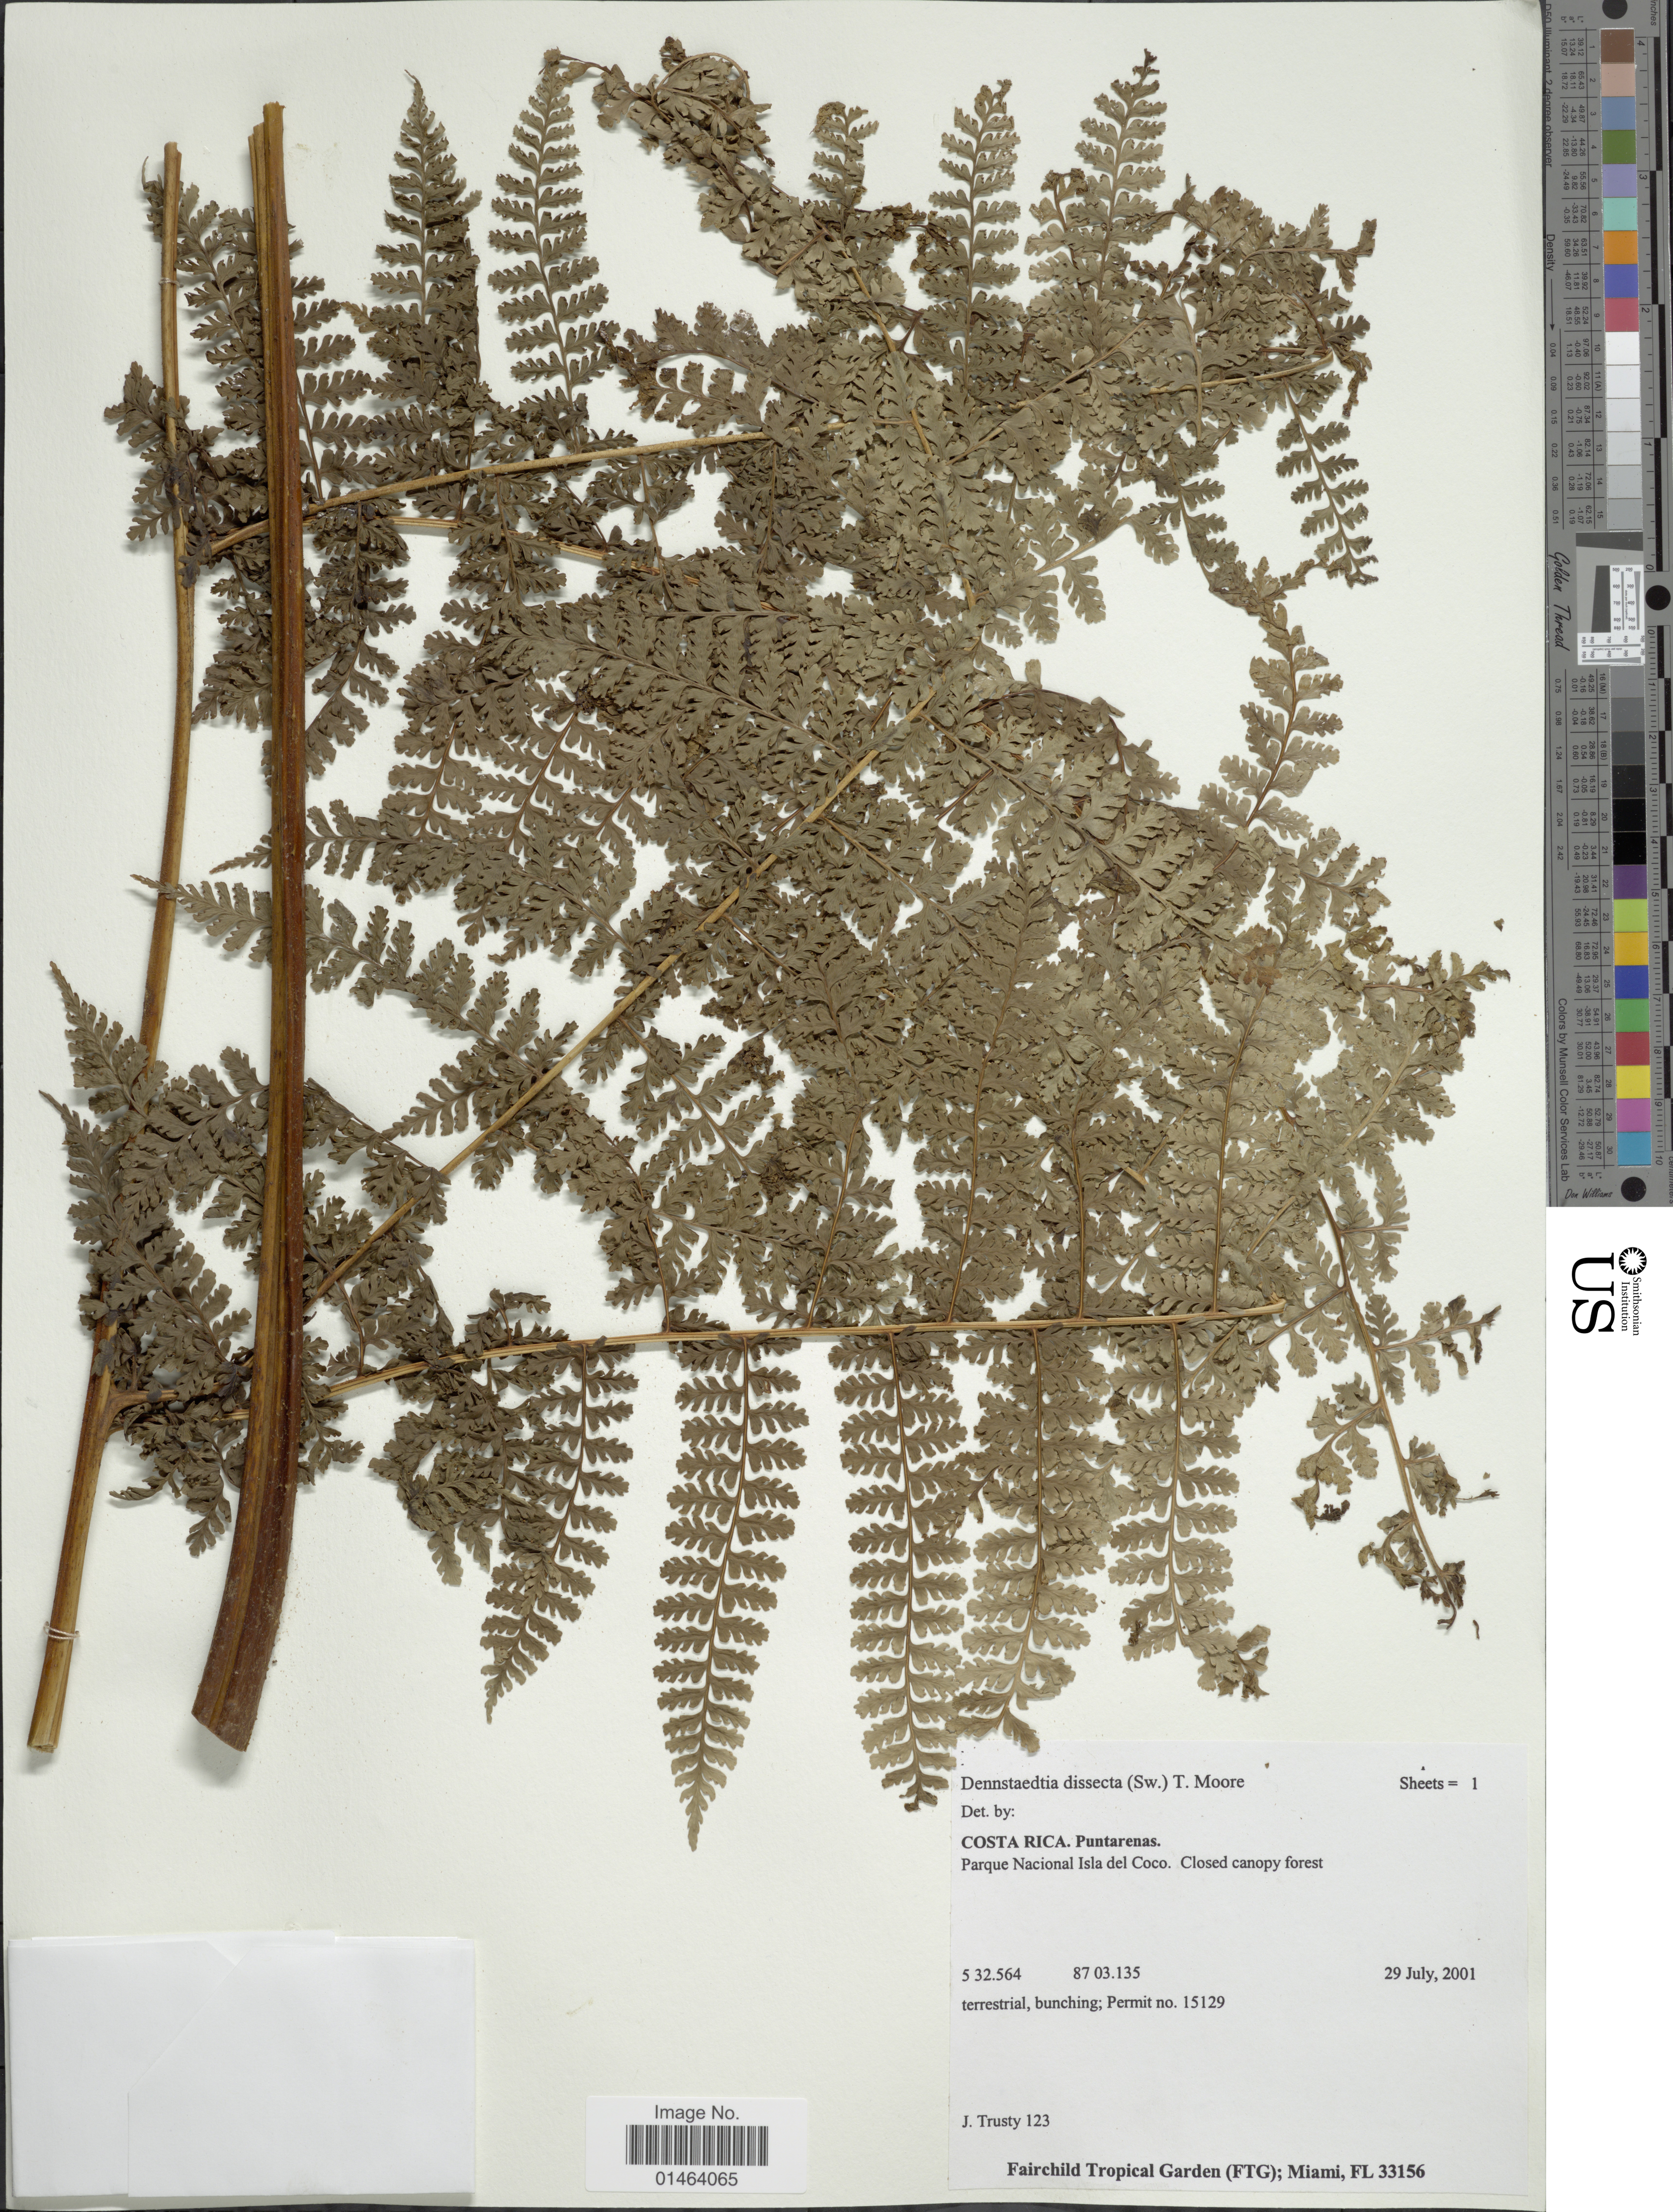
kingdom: Plantae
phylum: Tracheophyta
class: Polypodiopsida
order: Polypodiales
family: Dennstaedtiaceae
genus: Dennstaedtia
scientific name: Dennstaedtia dissecta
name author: (Sw.) T. Moore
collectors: J. Trusty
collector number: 123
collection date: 2001-07-29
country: Costa Rica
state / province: Puntarenas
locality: Costa Rica, Puntarenas, Parque Nacional Isla del Coco. Closed canopy forest.